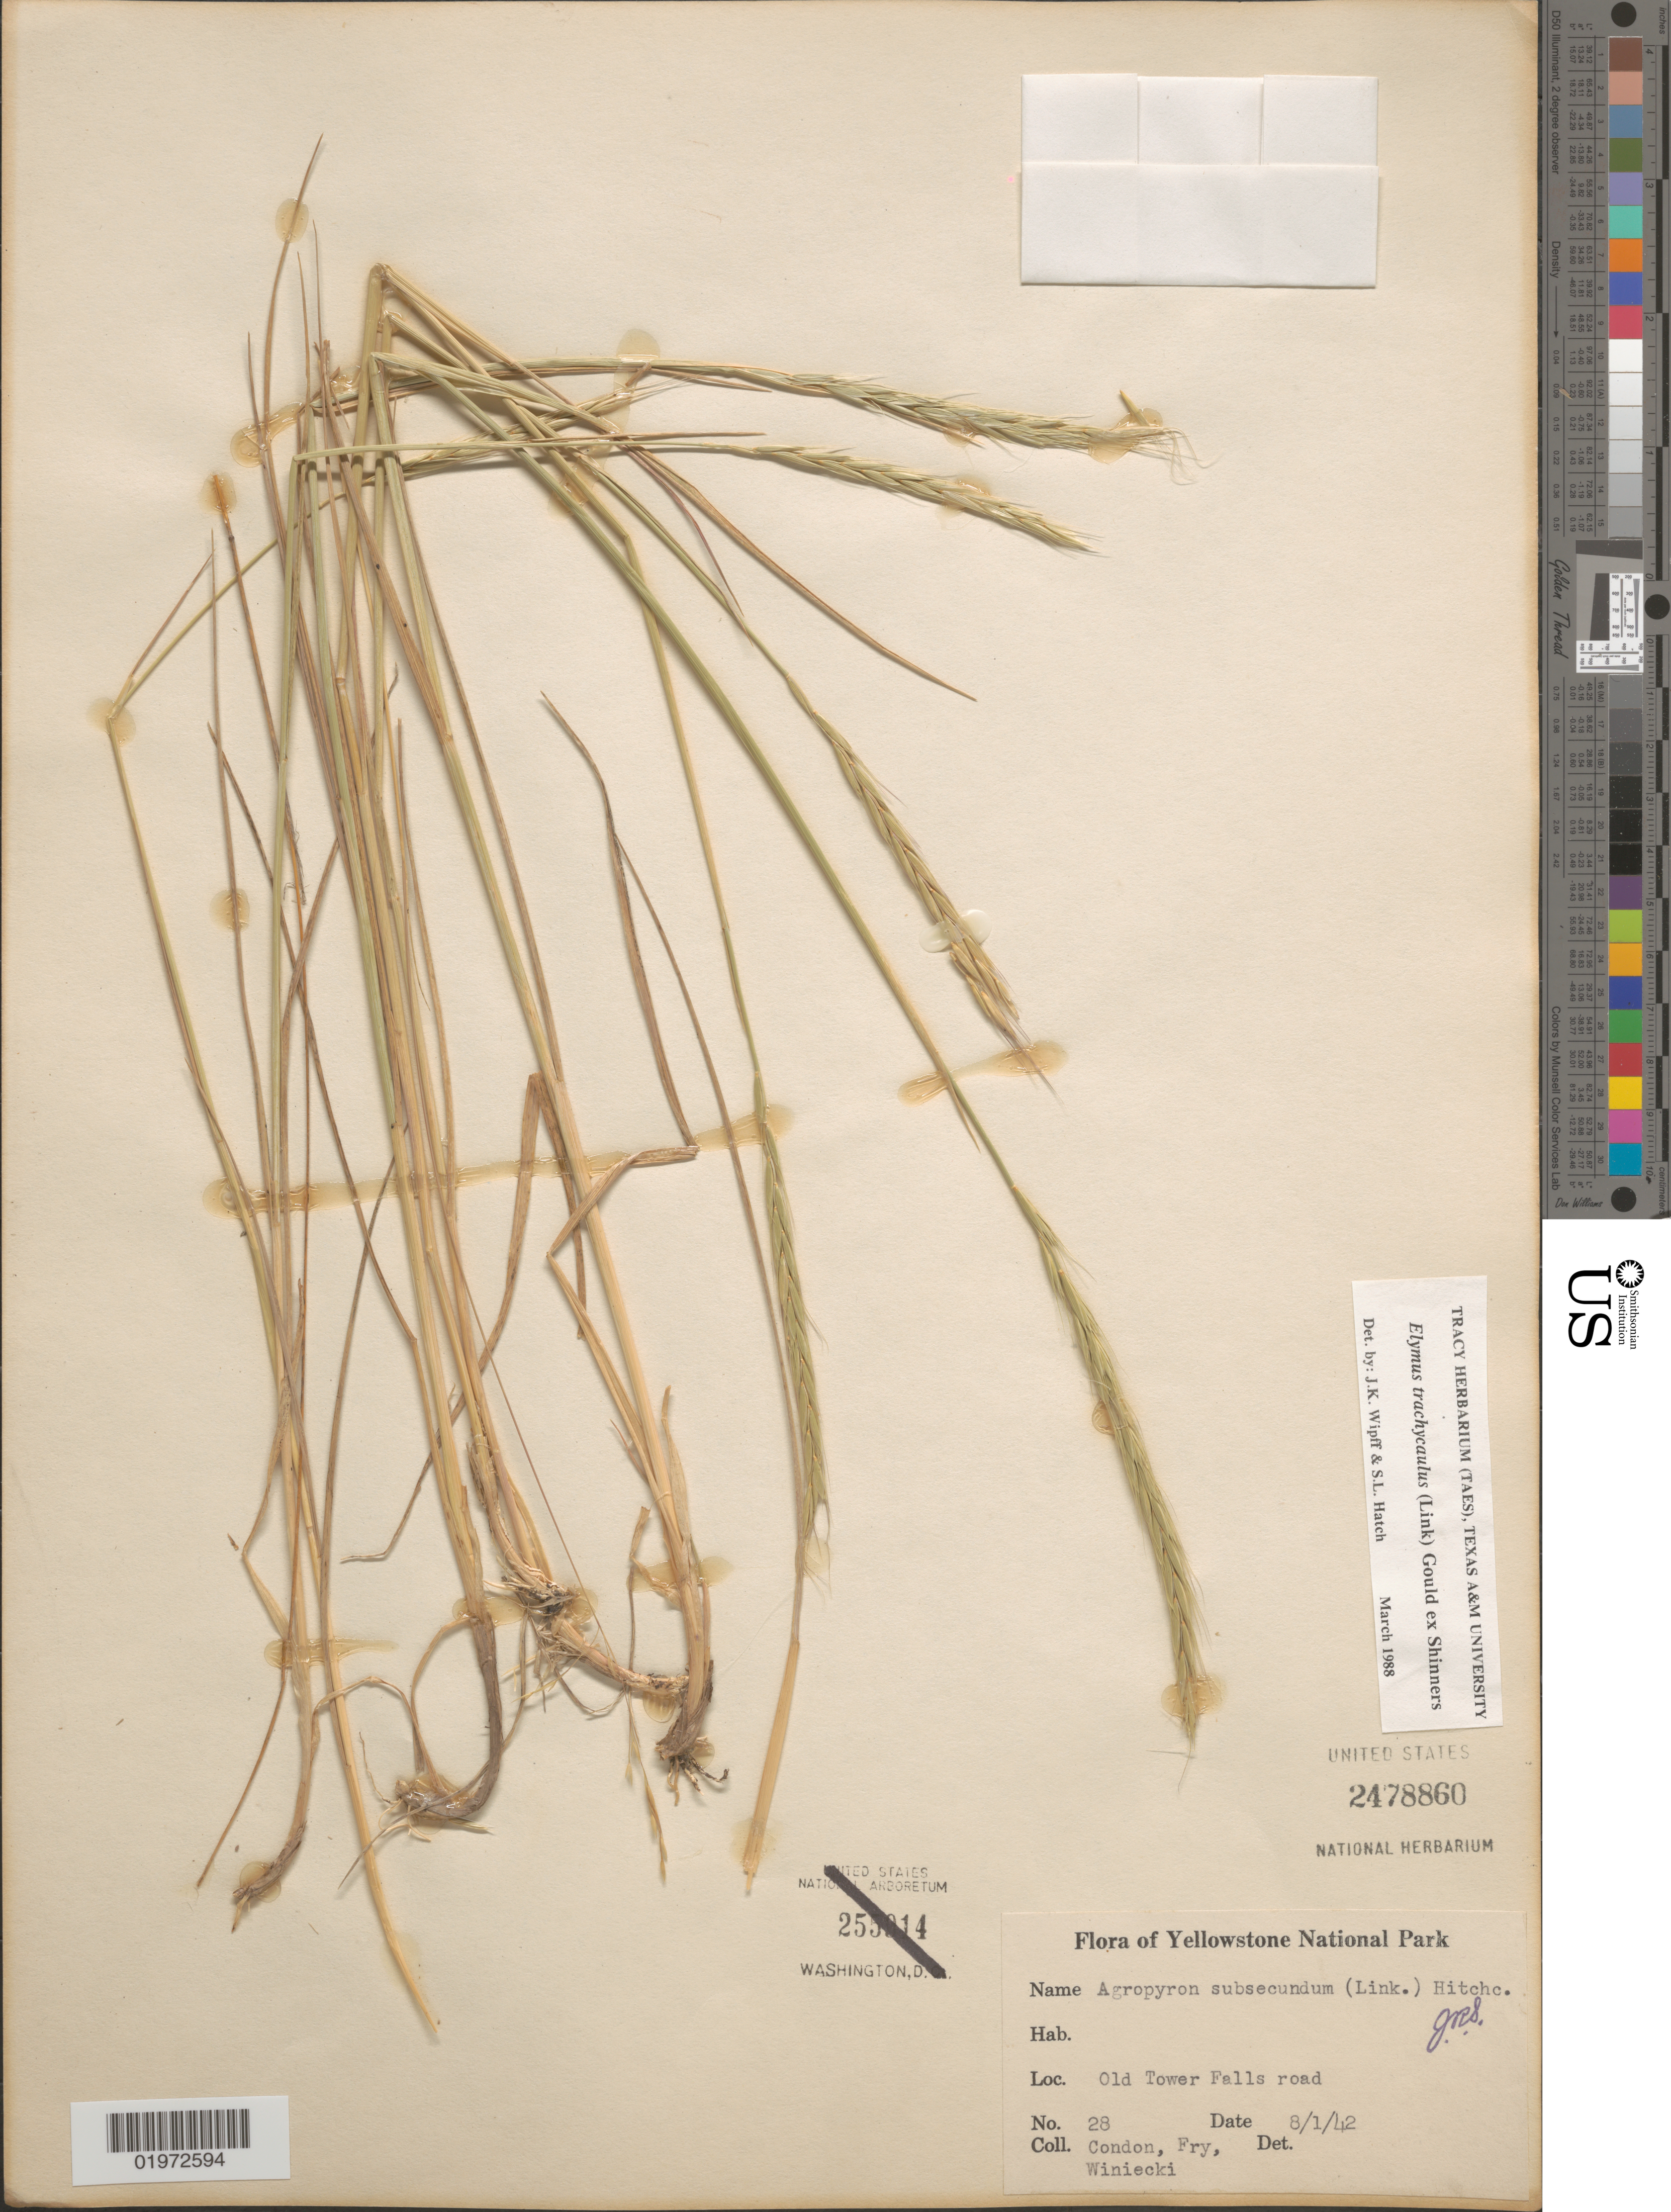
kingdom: Plantae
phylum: Tracheophyta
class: Liliopsida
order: Poales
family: Poaceae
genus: Elymus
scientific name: Elymus trachycaulus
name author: (Link) Gould ex Shinners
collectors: Condon, -. Fry & Winiecki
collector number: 28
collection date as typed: Transcribed d/m/y: 1/8/42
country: United States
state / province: Wyoming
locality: Yellowstone National Park. Old Tower Falls road.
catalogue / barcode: US 2478860